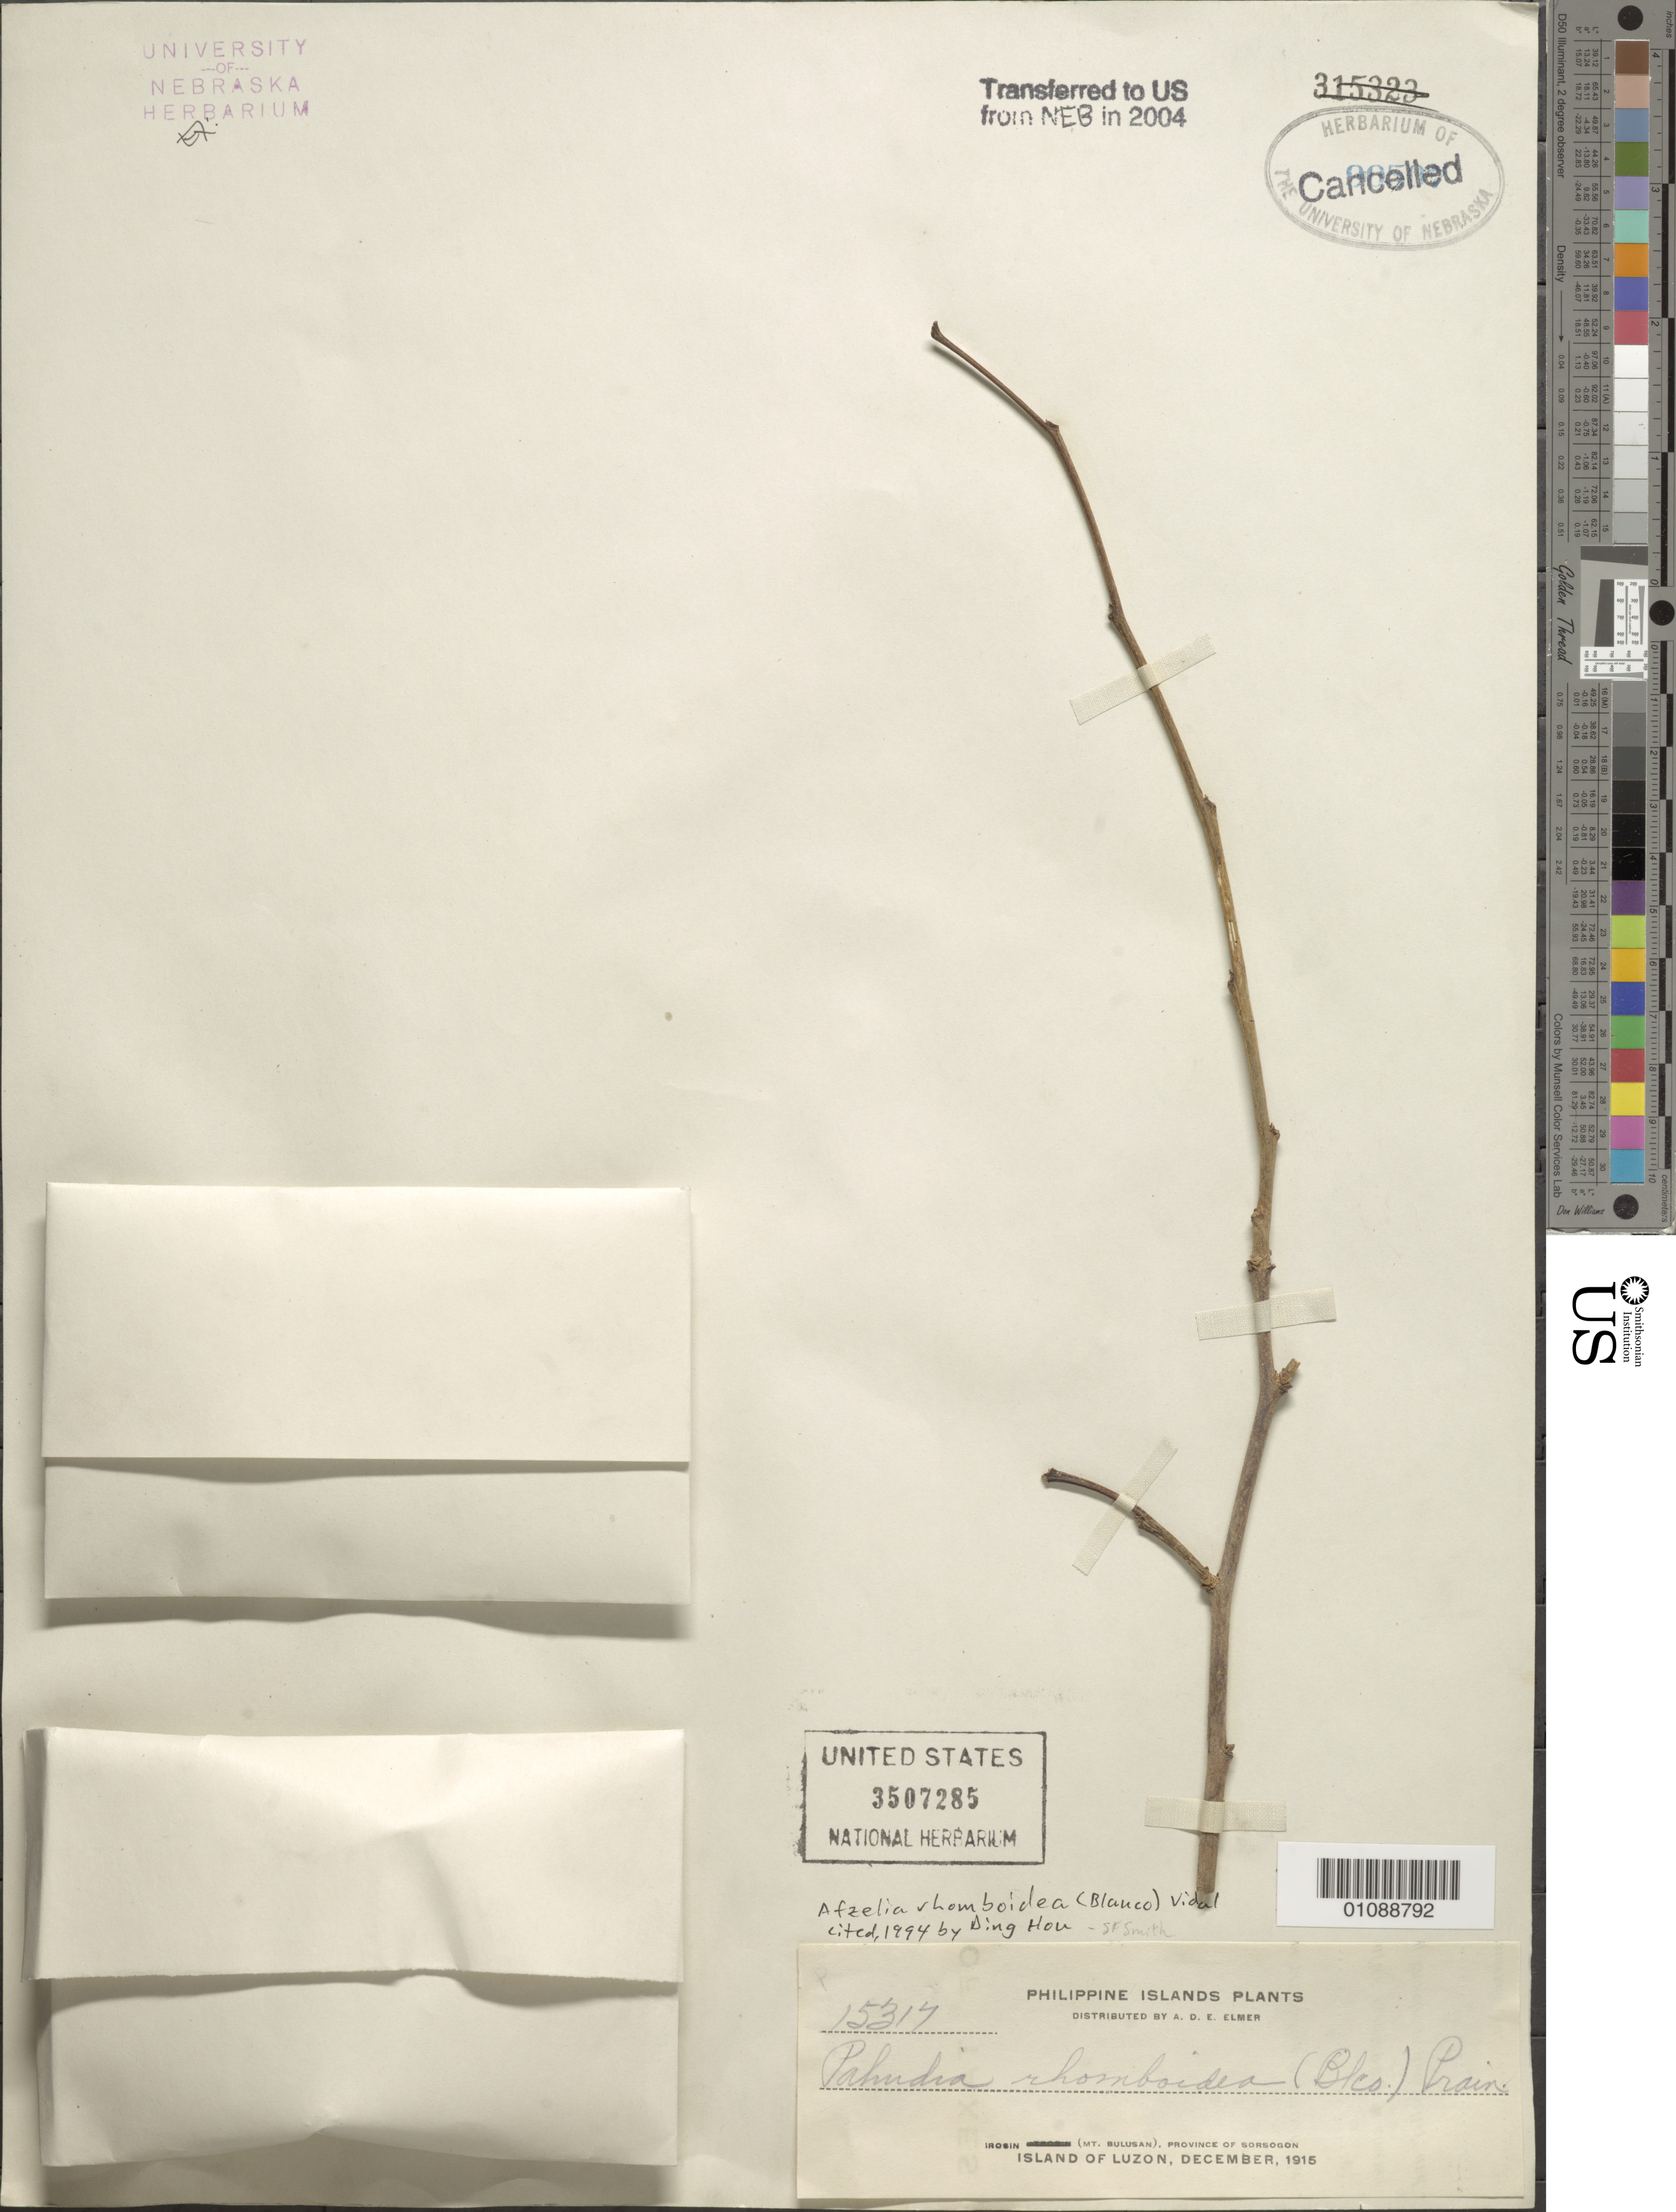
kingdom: Plantae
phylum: Tracheophyta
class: Magnoliopsida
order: Fabales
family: Fabaceae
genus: Afzelia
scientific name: Afzelia rhomboidea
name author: (Blanco) S. Vidal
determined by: Smith, Stephen F., (US), NMNH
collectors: A. D. E. Elmer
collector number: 15317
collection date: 1915-12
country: Philippines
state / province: Bicol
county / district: Sorsogon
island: Luzon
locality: Mt. Bulusan, Irosin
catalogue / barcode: US 3507285